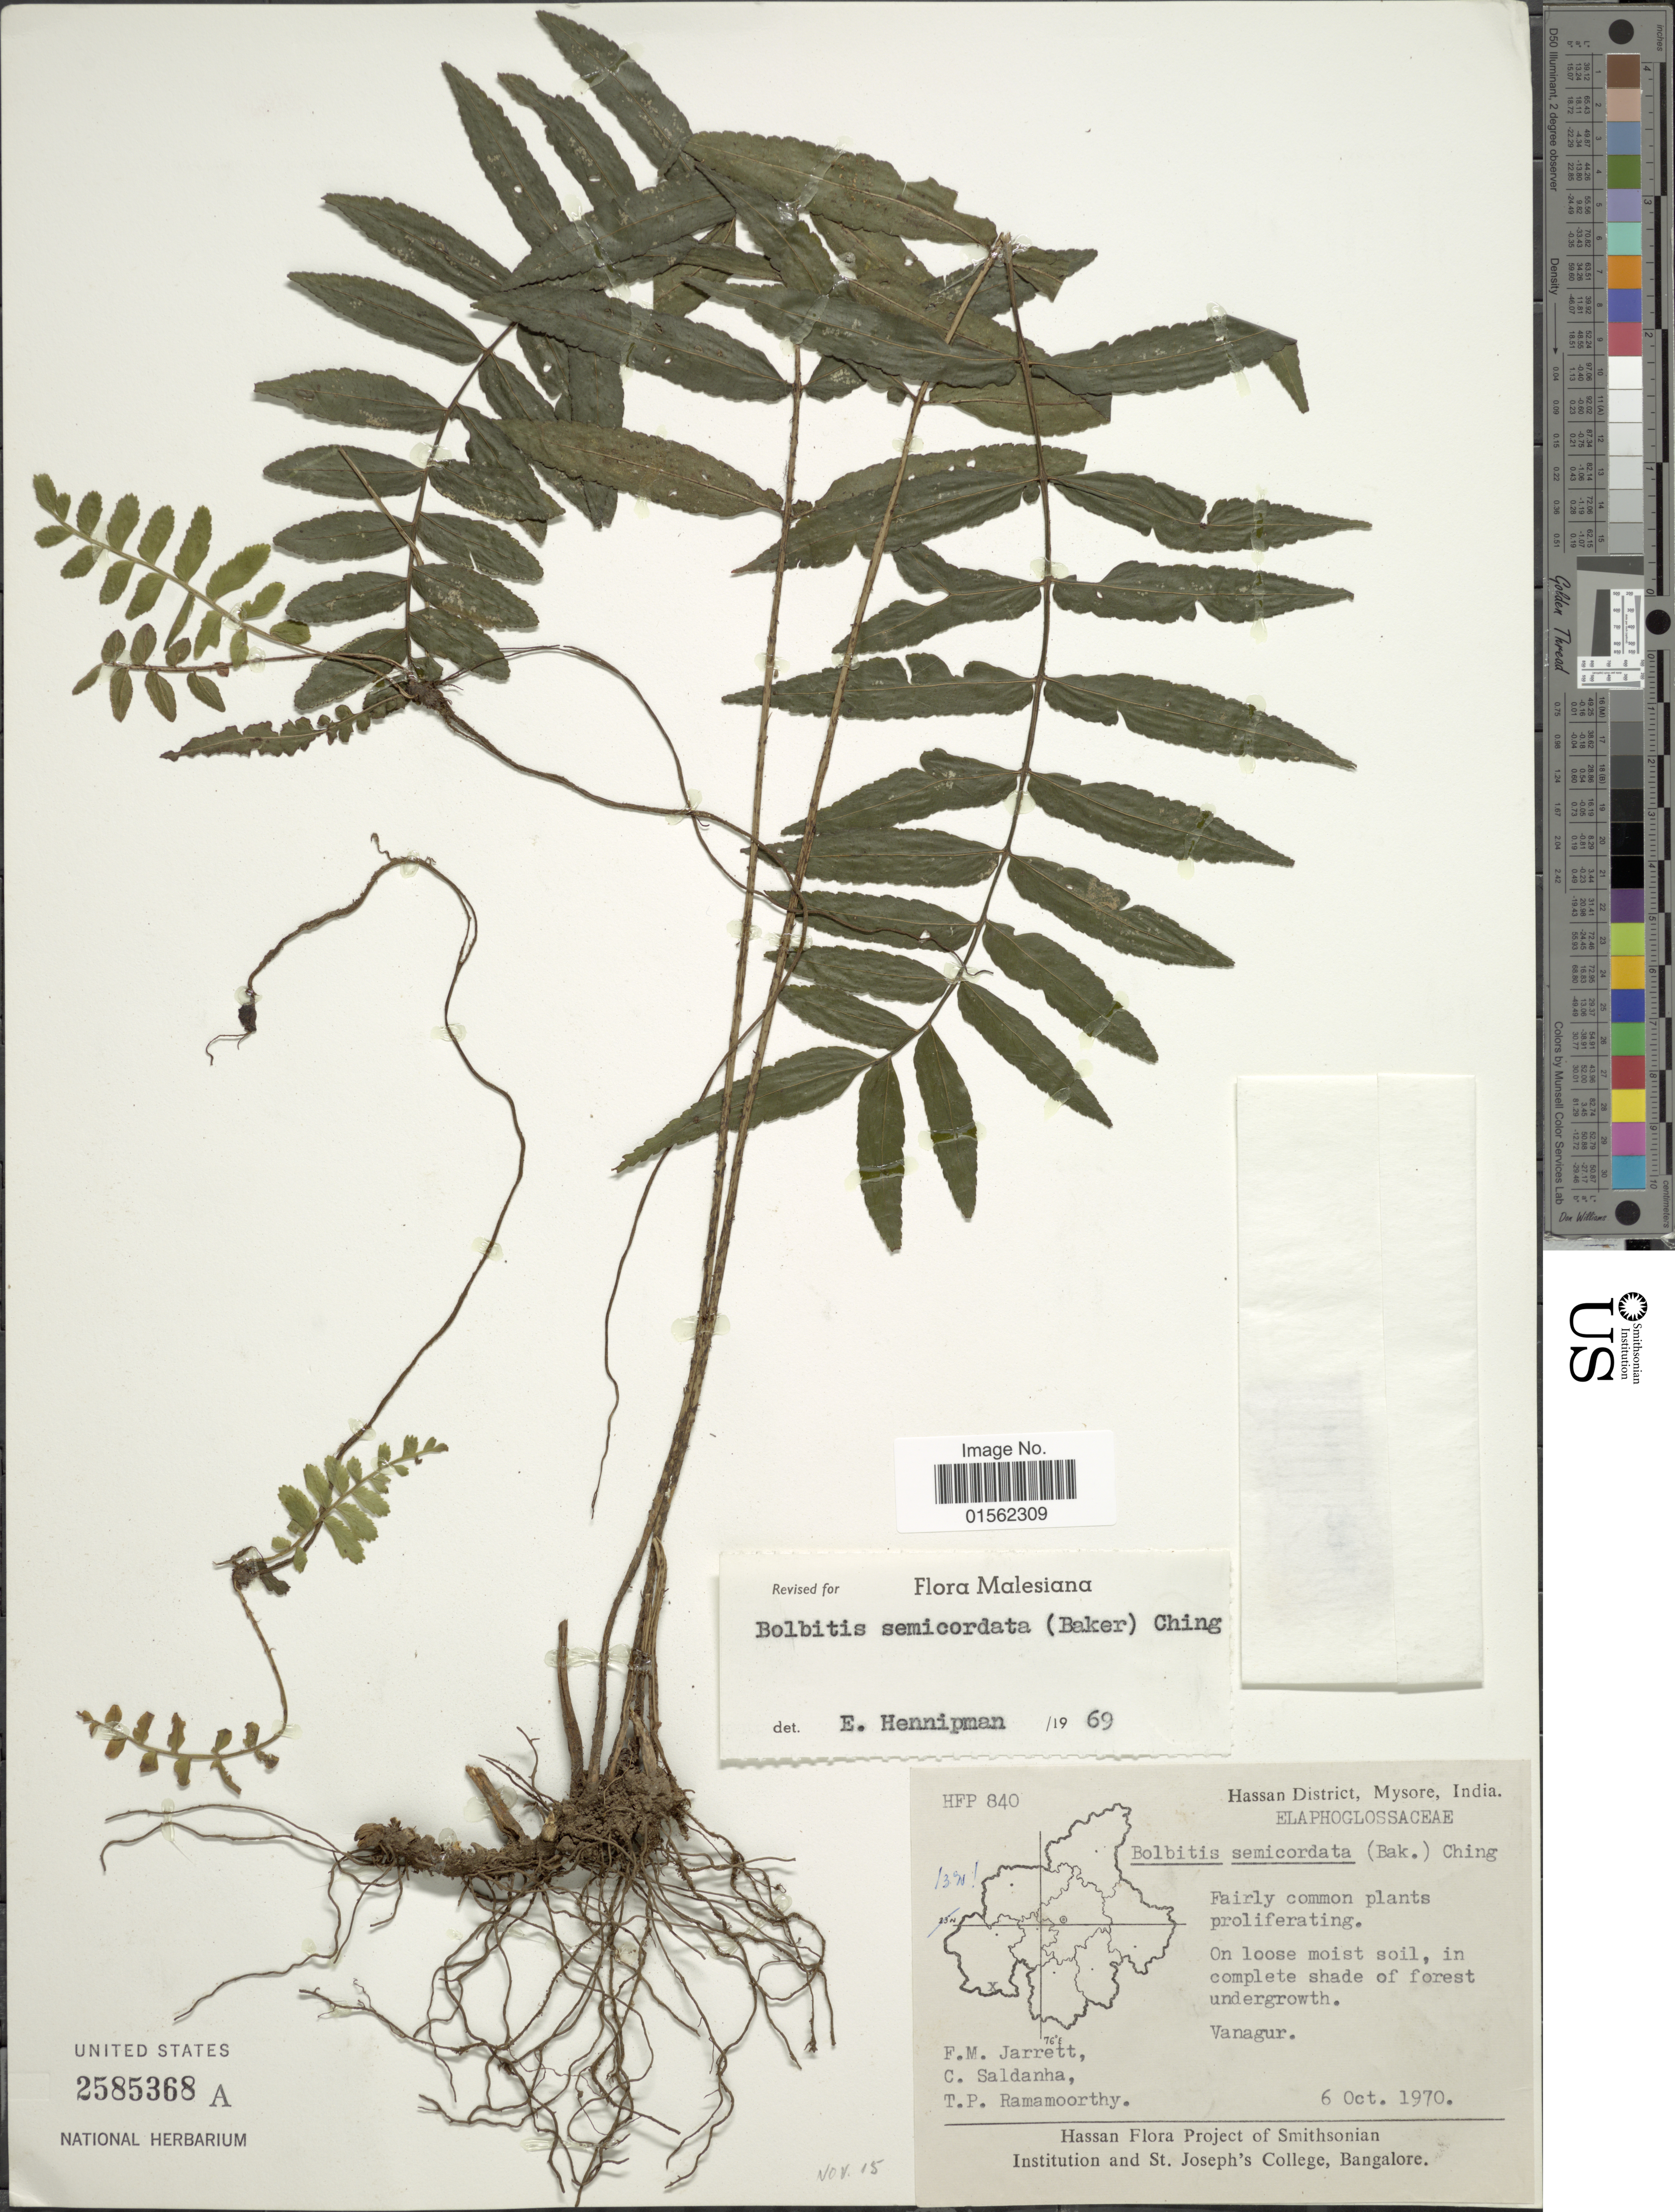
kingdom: Plantae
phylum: Tracheophyta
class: Polypodiopsida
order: Polypodiales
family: Dryopteridaceae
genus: Bolbitis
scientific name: Bolbitis semicordata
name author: (Baker) Ching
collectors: F. M. Jarrett, C. Saldanha & T. P. Ramamoorthy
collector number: HFP840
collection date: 1970-10-06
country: India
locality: Hassan District Mysore, Vanagur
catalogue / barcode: US 2585368A